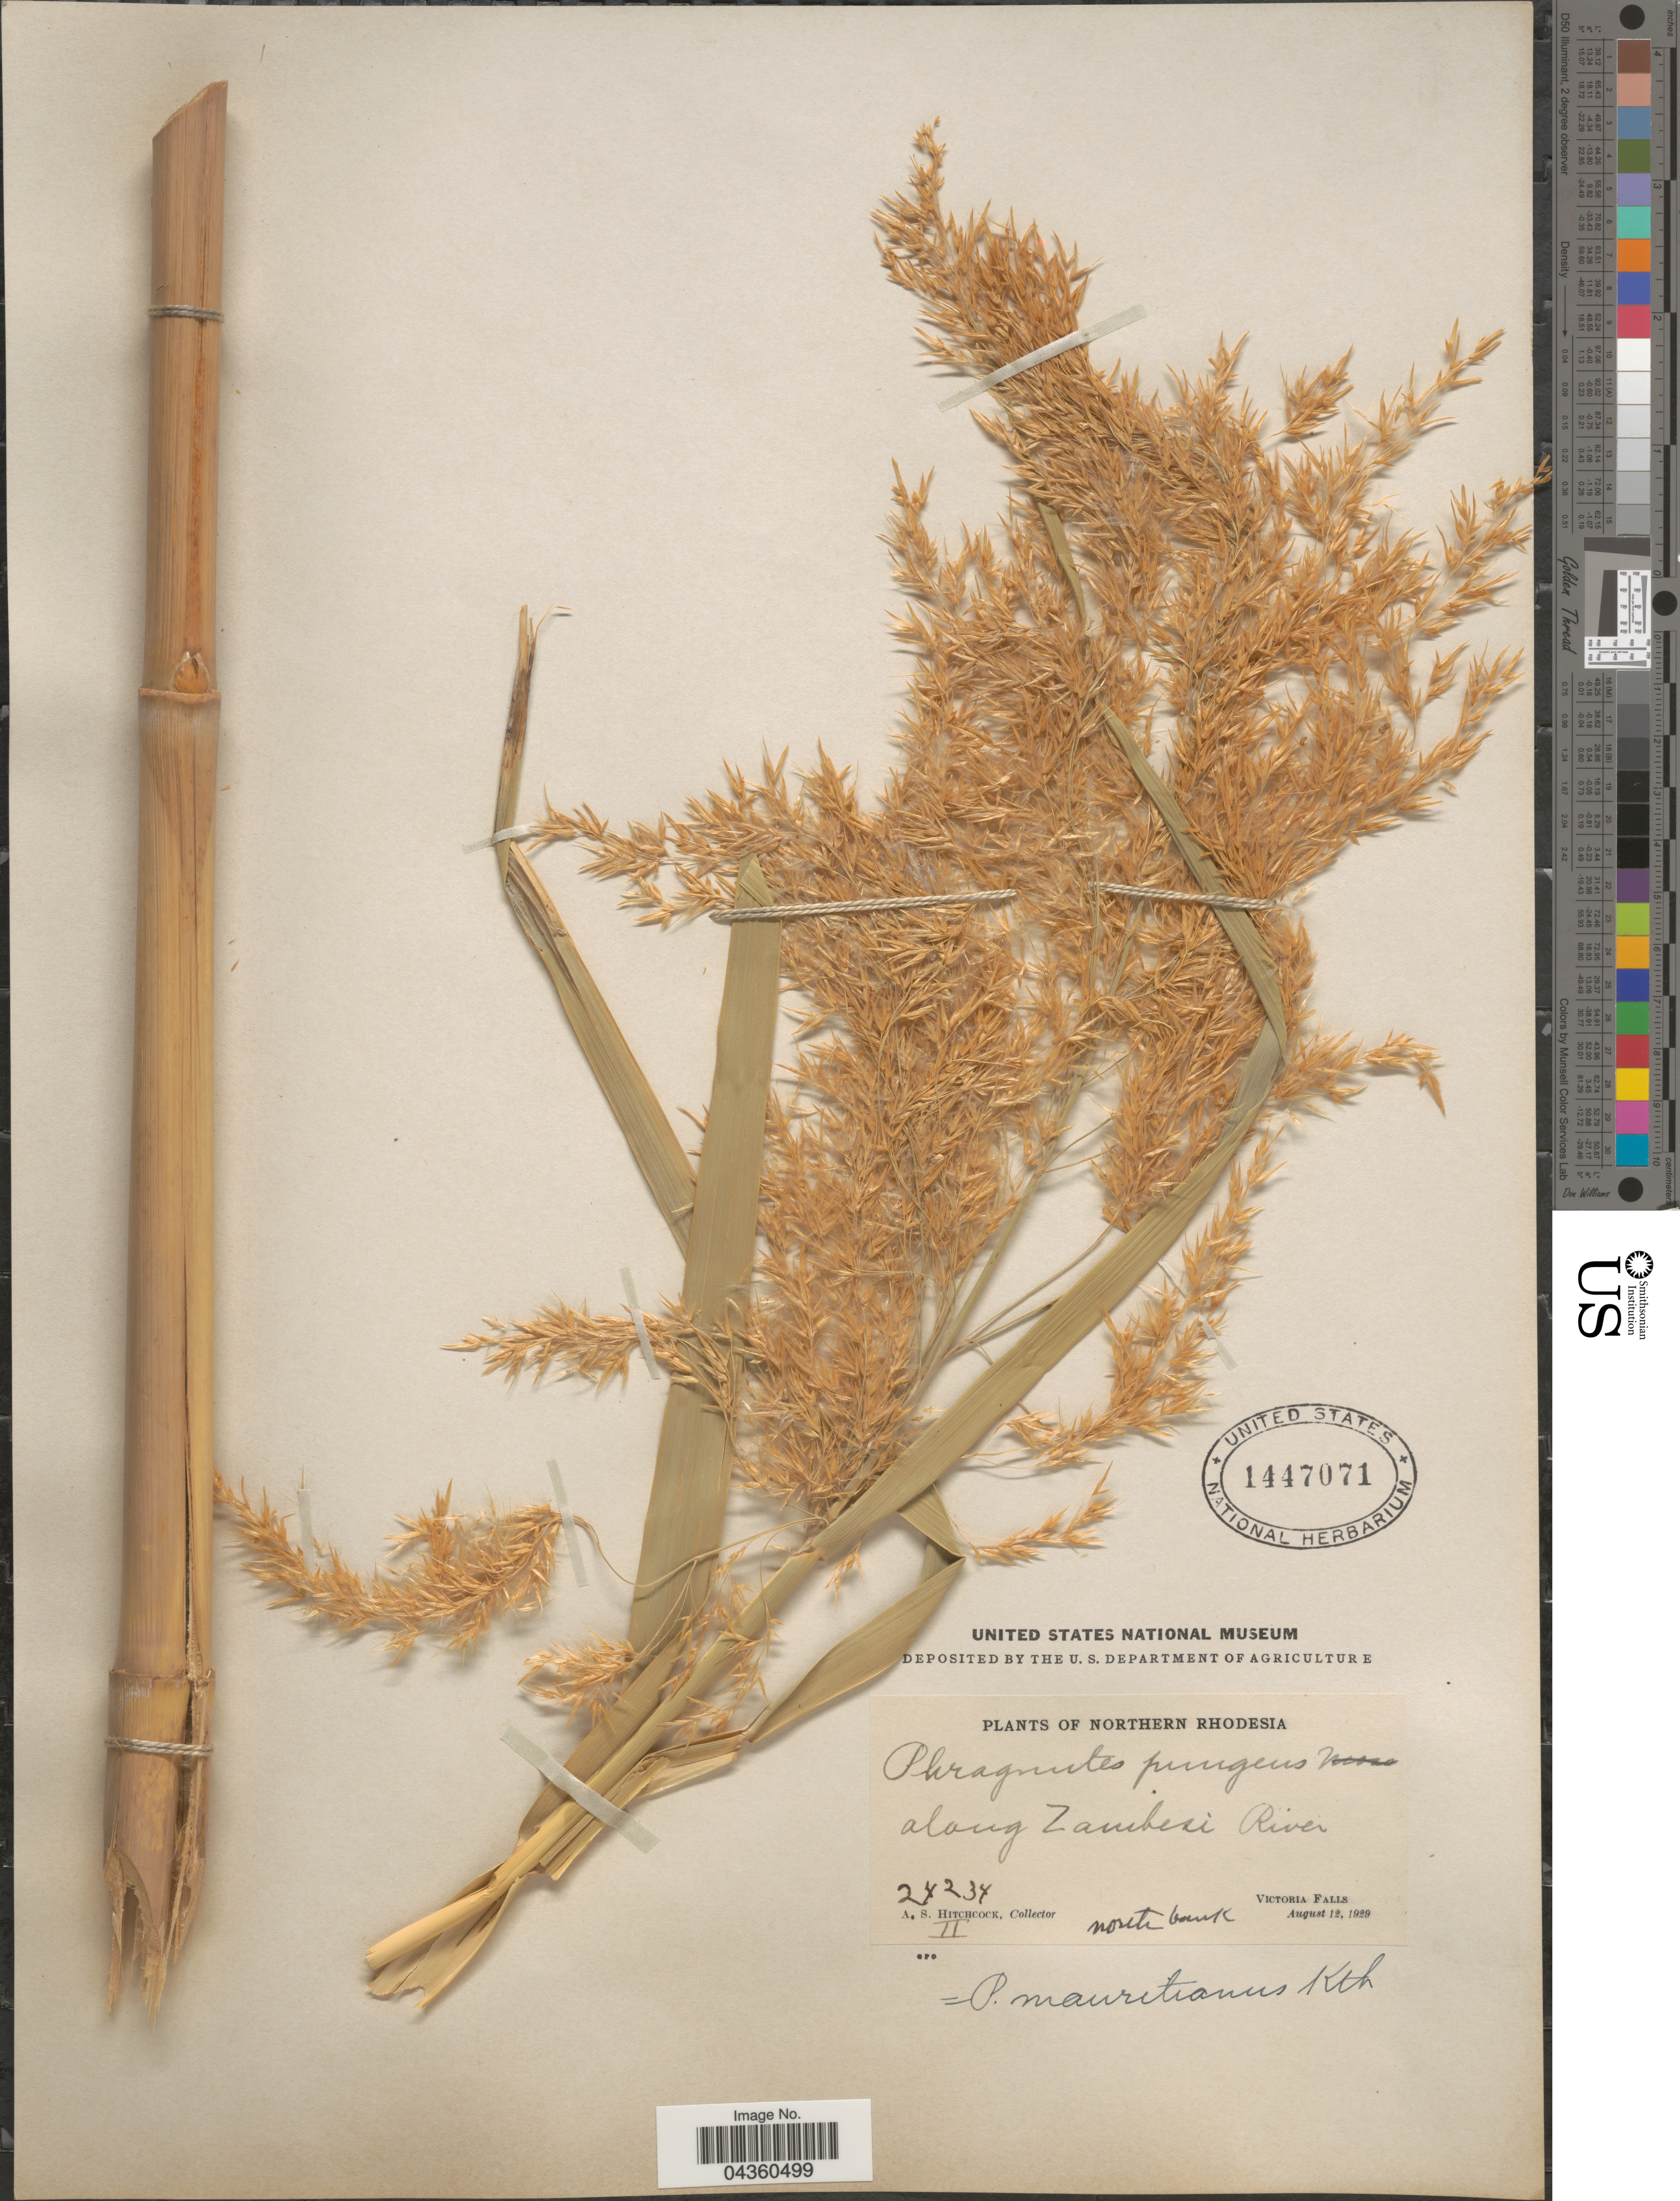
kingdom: Plantae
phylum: Tracheophyta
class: Liliopsida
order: Poales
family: Poaceae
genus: Phragmites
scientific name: Phragmites mauritianus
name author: Kunth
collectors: A. S. Hitchcock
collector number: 24234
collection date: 1929-08-12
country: Zambia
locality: Northern Rhodesia. Along Zambesi River. Victoria Falls. North bank.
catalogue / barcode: US 1447071